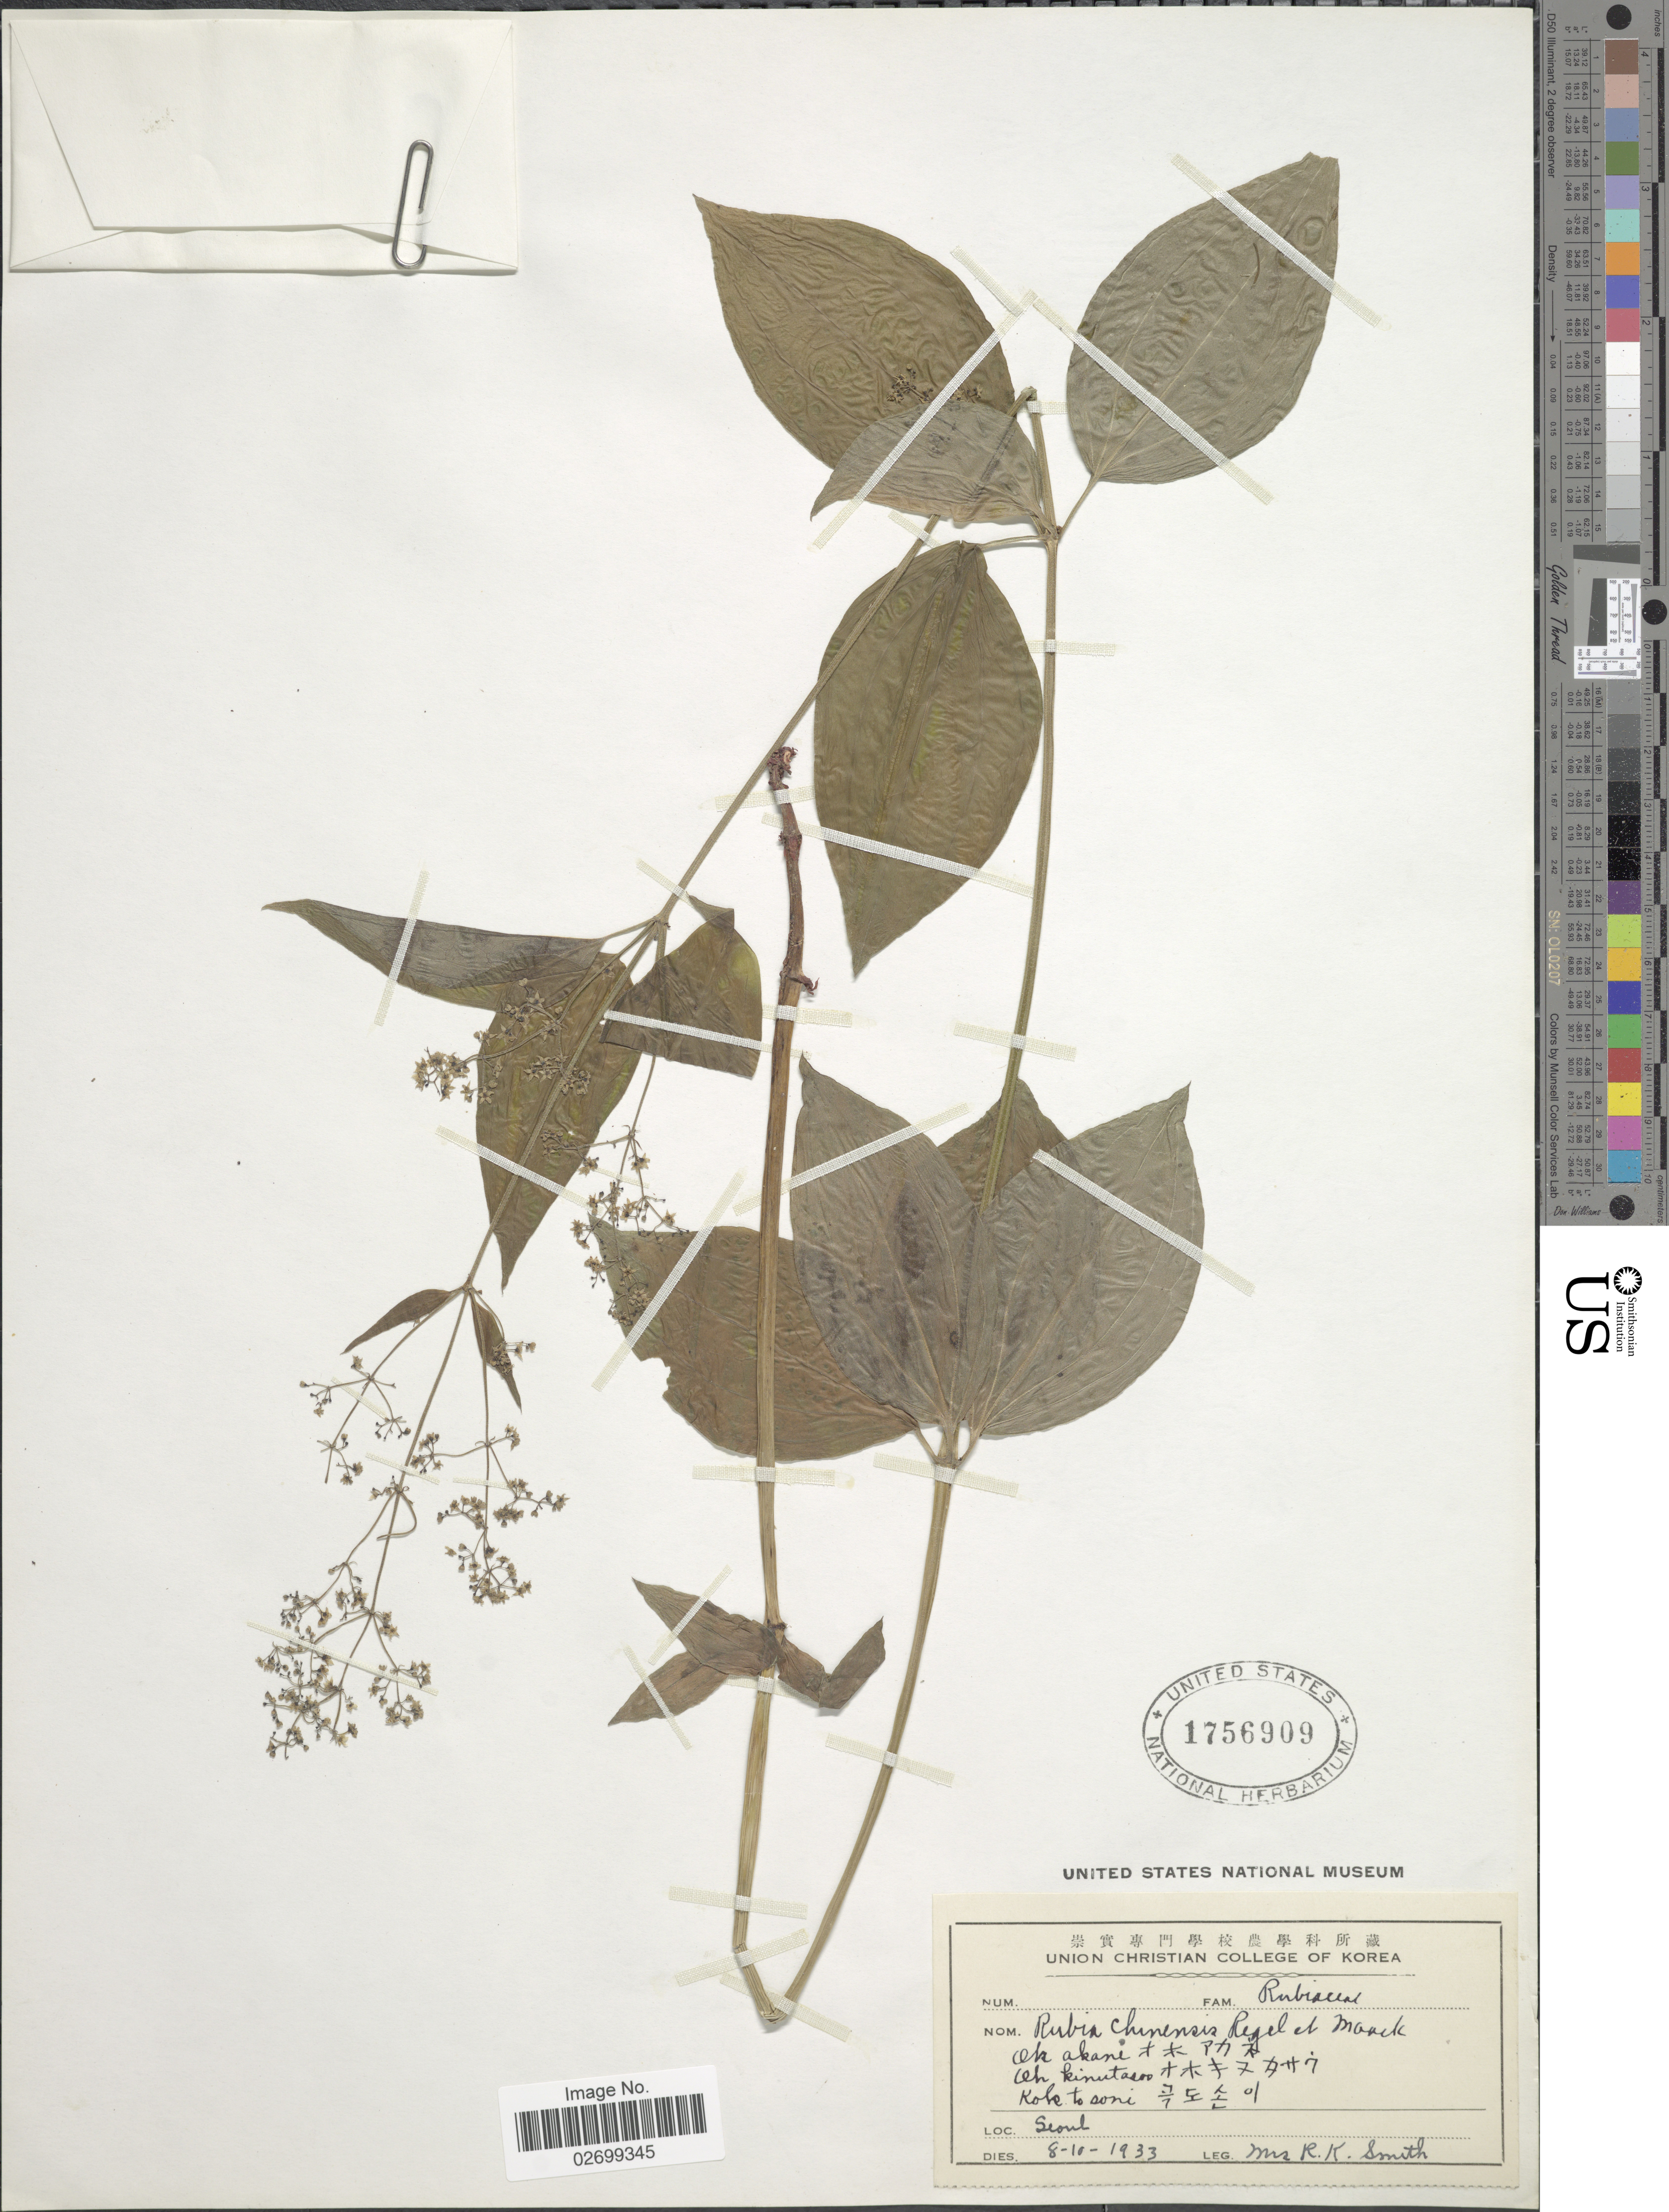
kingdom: Plantae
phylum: Tracheophyta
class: Magnoliopsida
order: Gentianales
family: Rubiaceae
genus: Rubia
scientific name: Rubia chinensis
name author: Regel & Maack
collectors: R. Smith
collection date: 1833-10-08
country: South Korea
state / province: Seoul Special City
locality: Seoul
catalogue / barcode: US 1756909